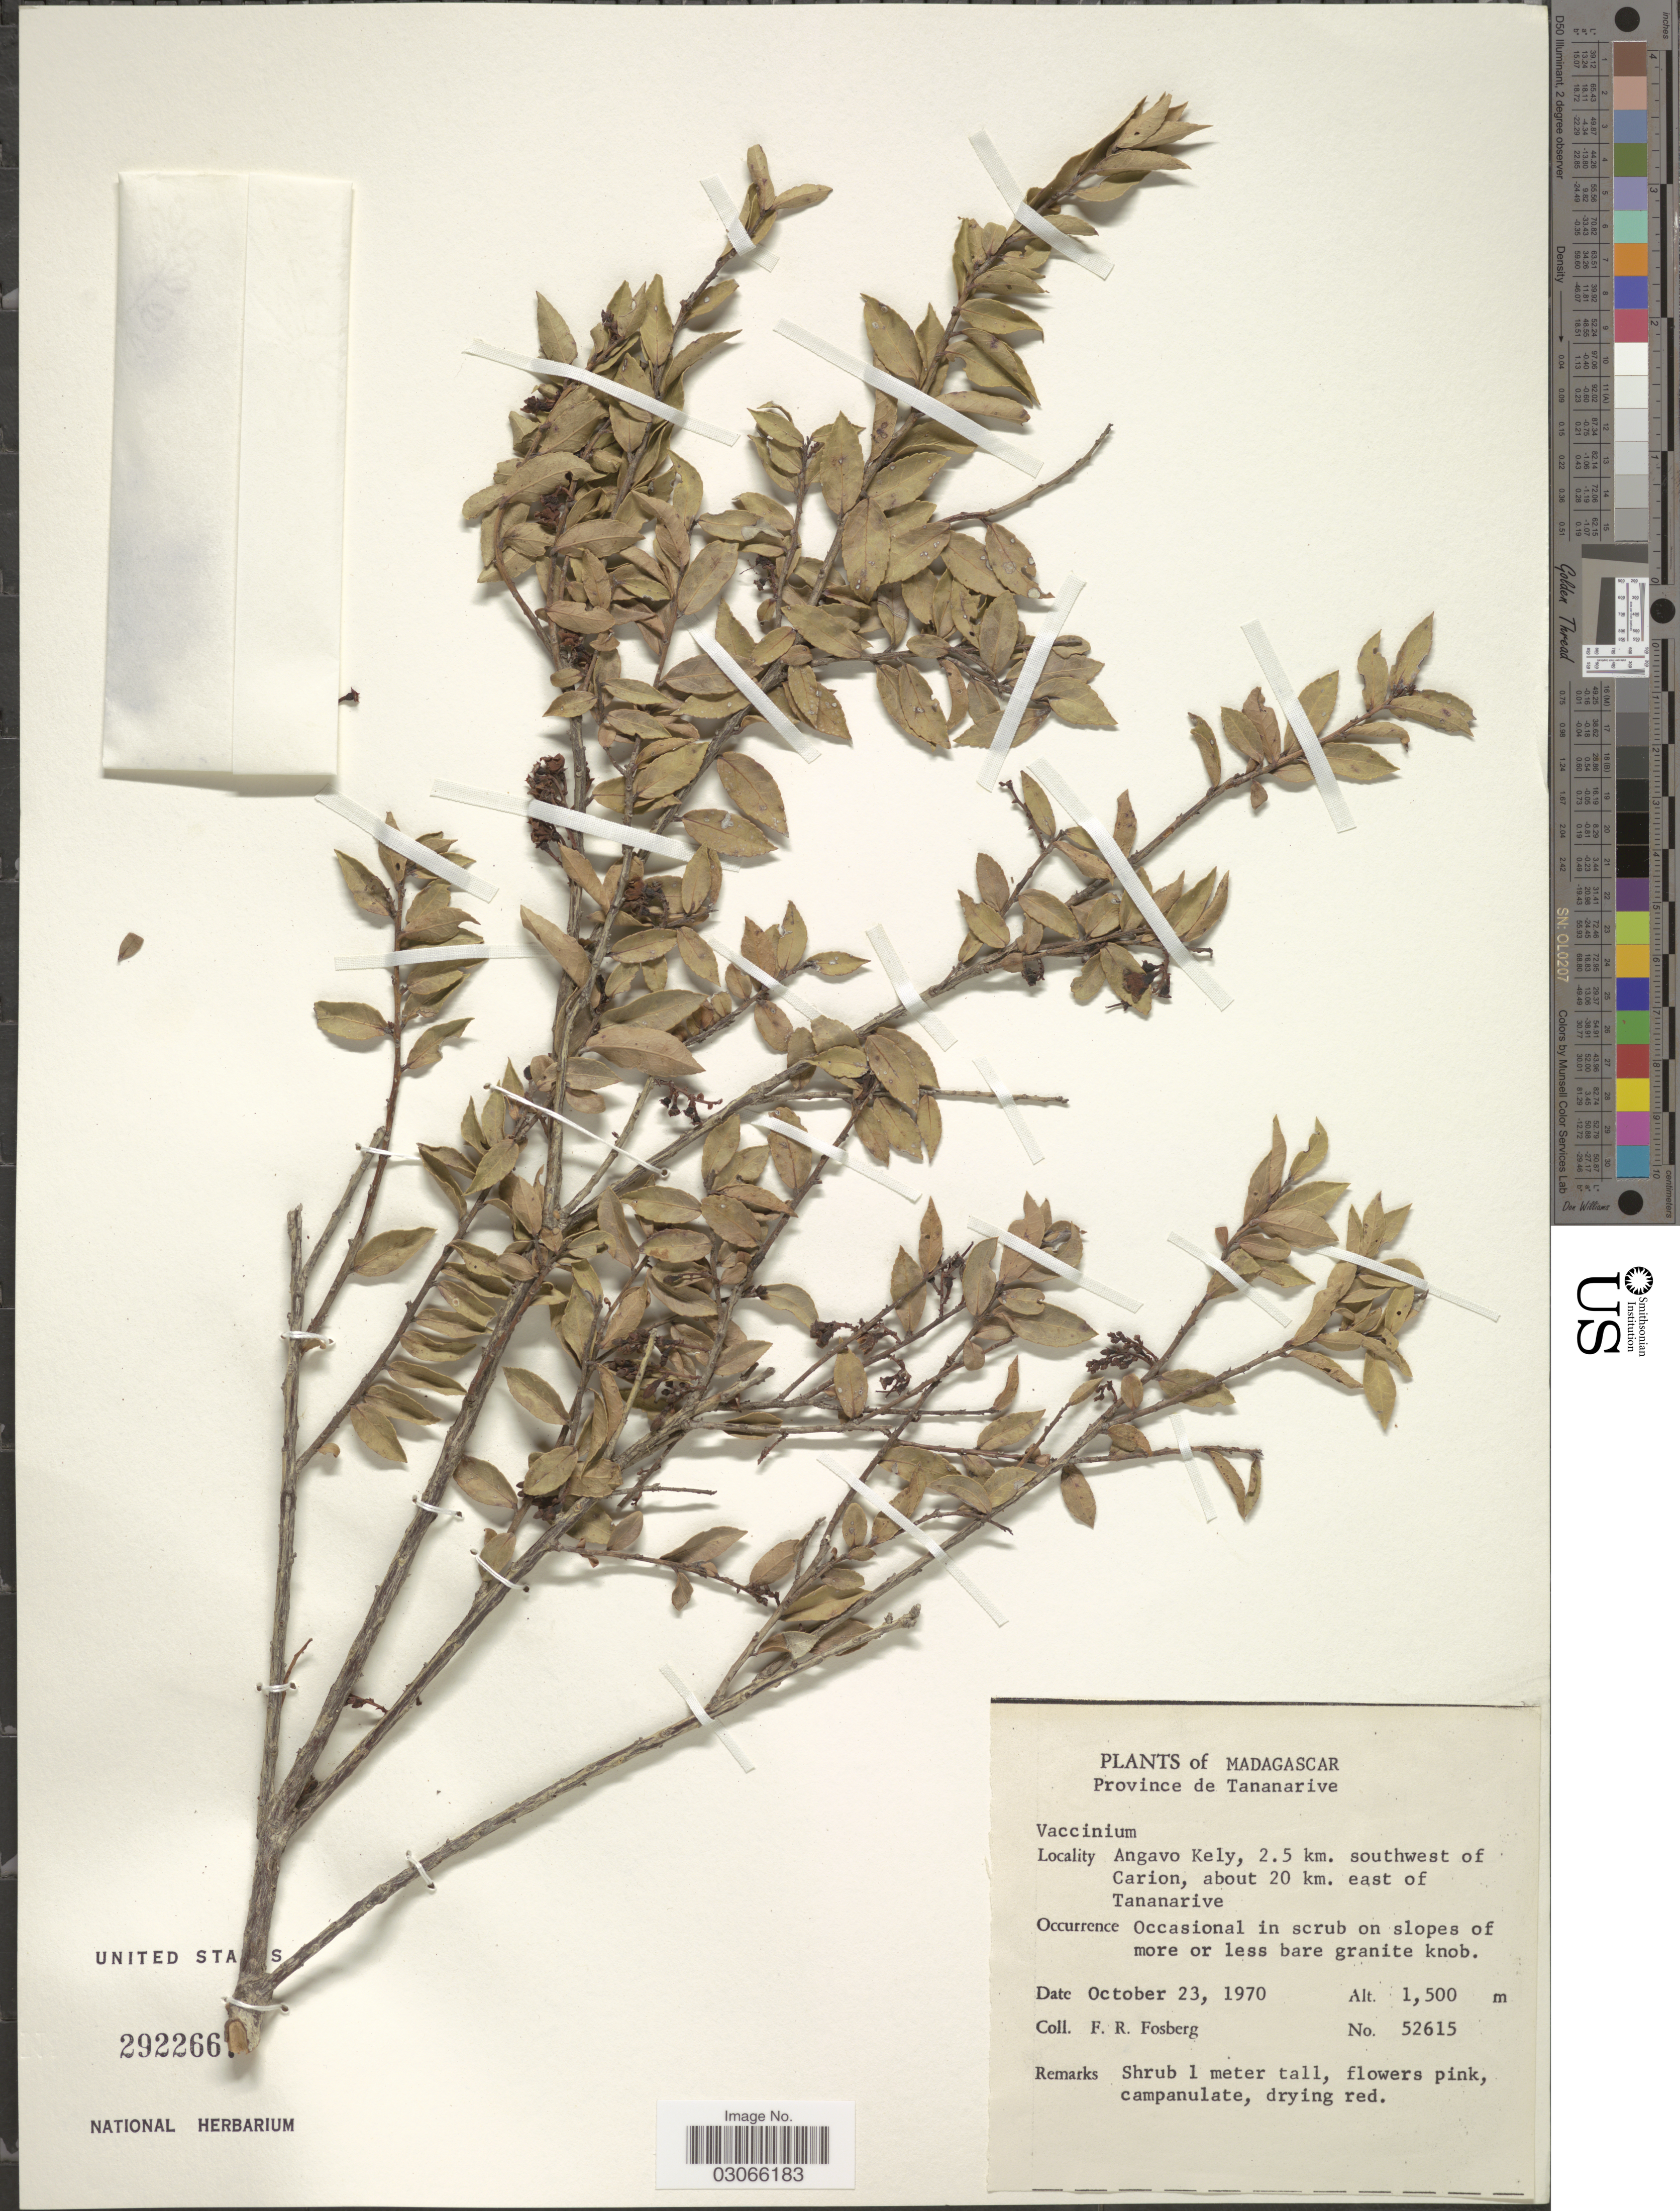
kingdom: Plantae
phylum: Tracheophyta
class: Magnoliopsida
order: Ericales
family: Ericaceae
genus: Vaccinium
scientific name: Vaccinium sp.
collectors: F. R. Fosberg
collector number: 52615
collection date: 1970-10-23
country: Madagascar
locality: Province de Tananarive, Angavo Kely, 2.5 km. southwest of Carion, about 20 km. east of Tananarive.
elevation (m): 1500